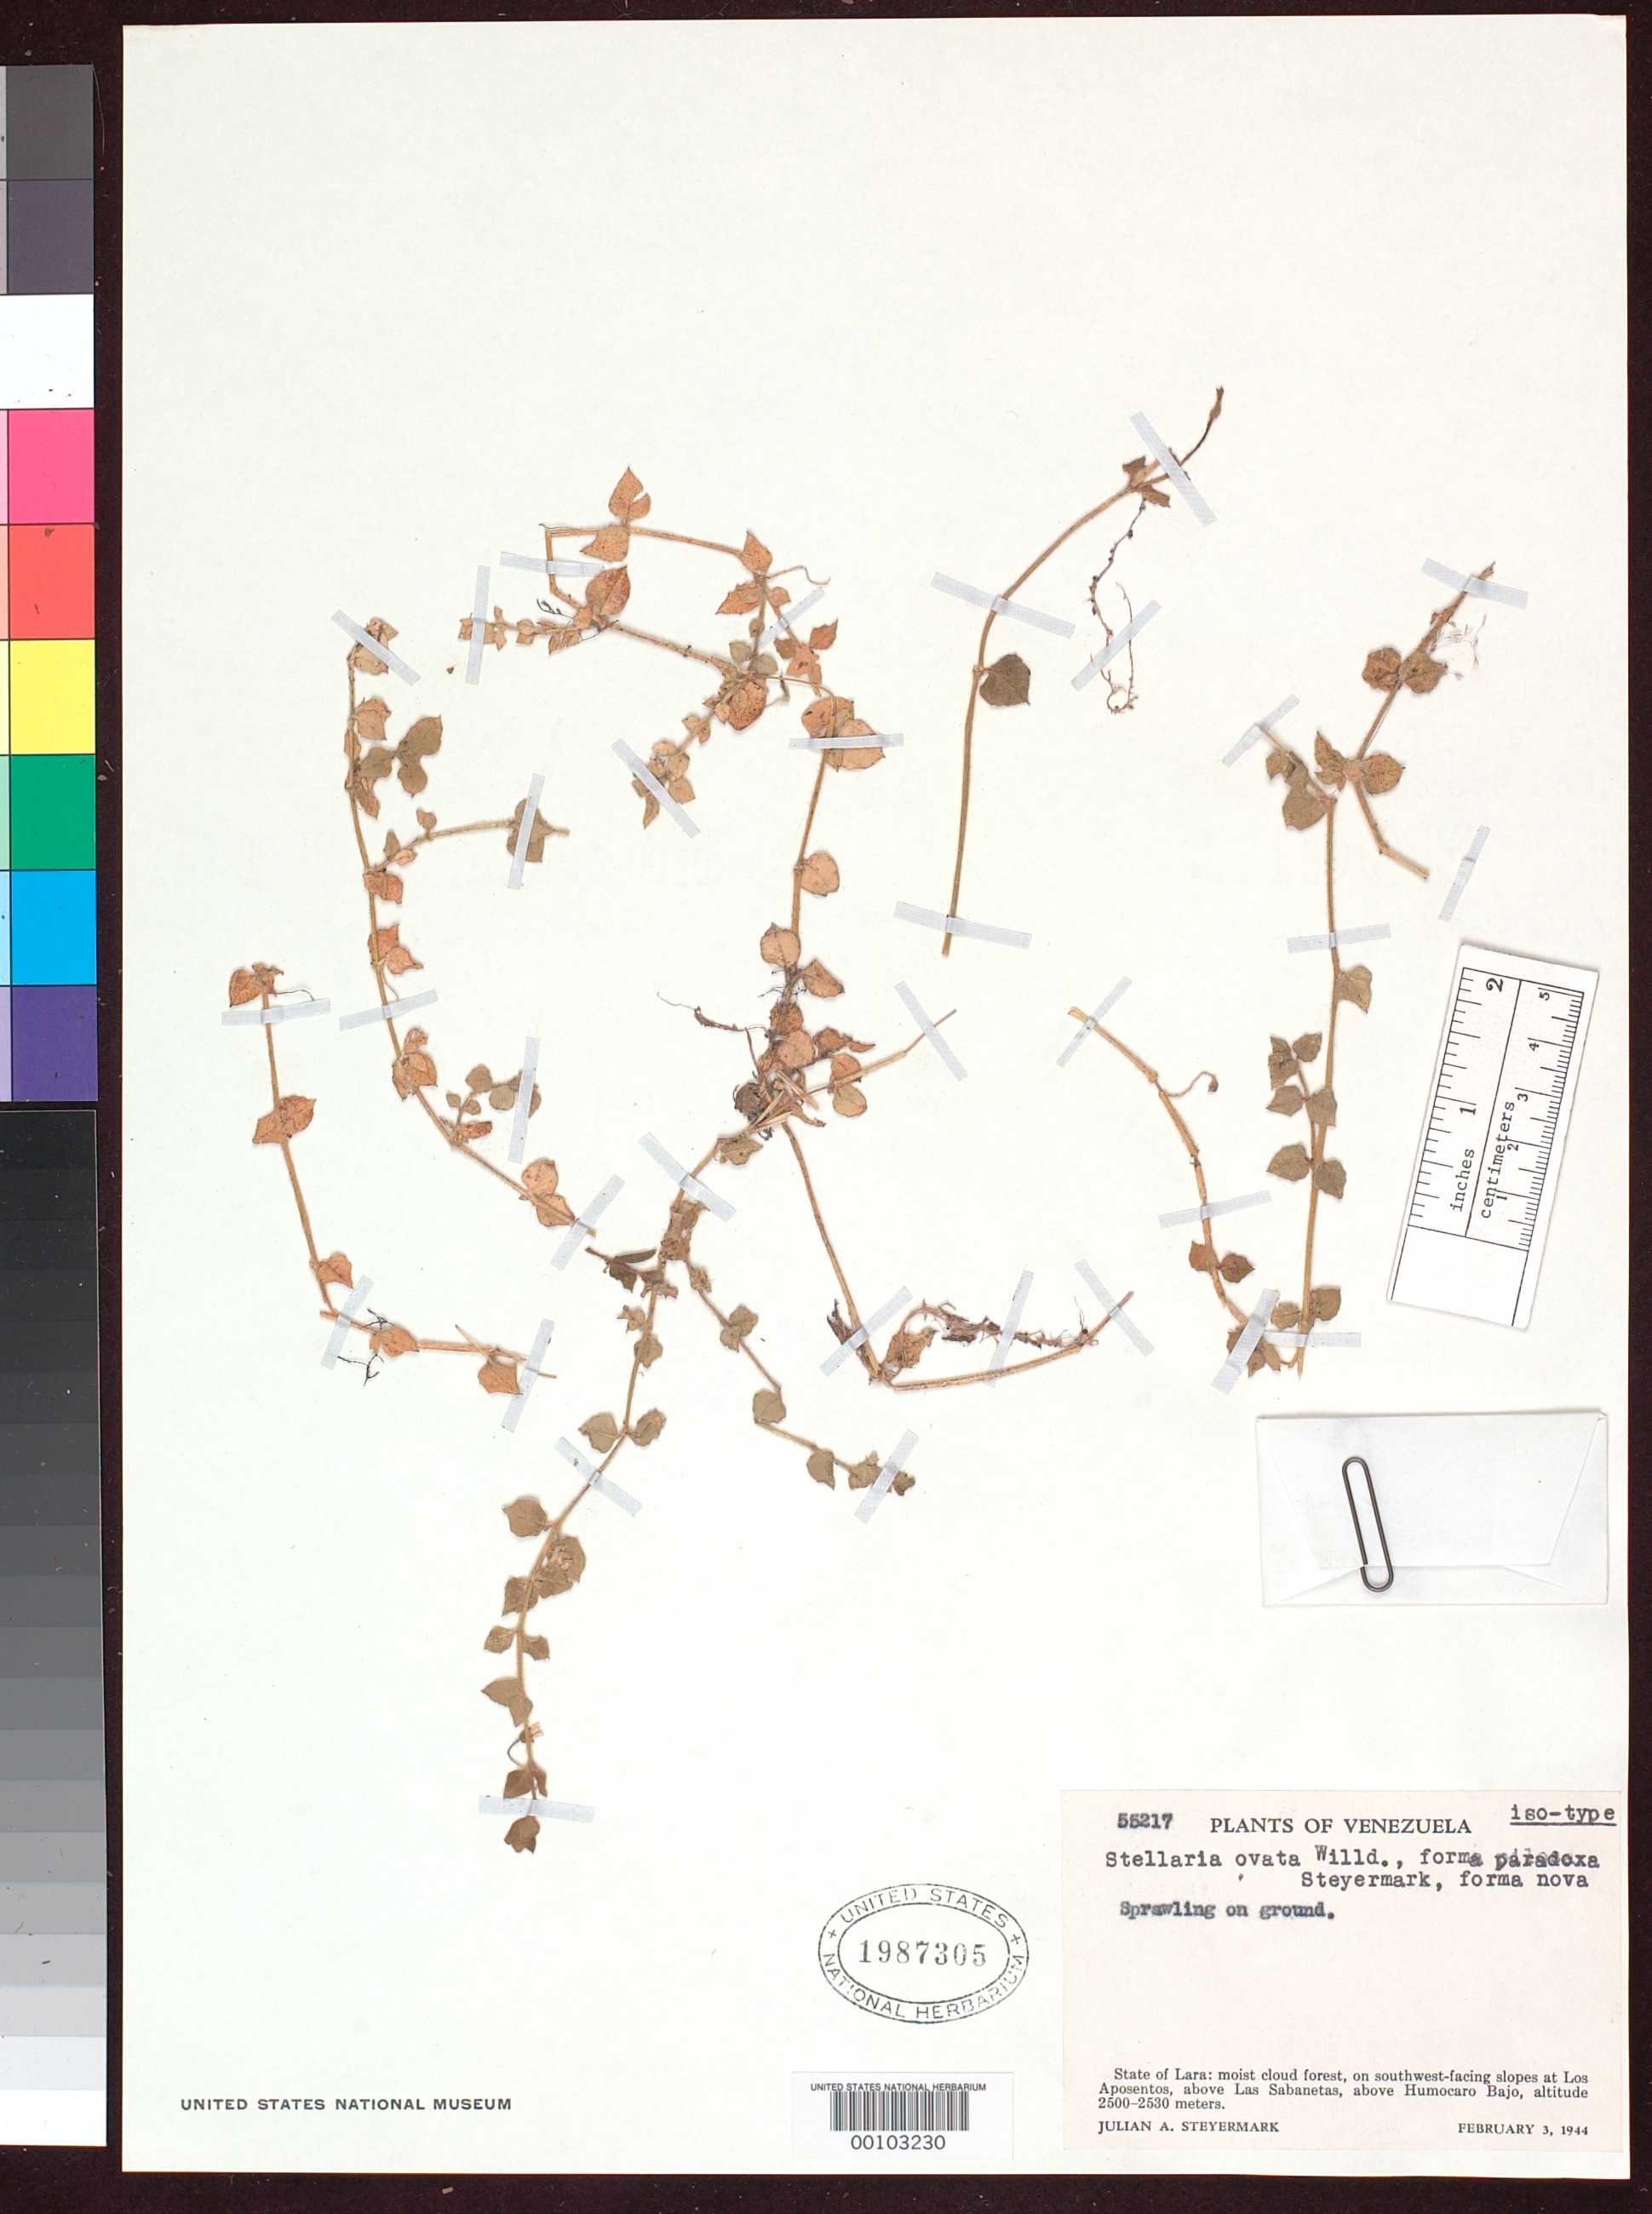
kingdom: Plantae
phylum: Tracheophyta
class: Magnoliopsida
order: Caryophyllales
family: Caryophyllaceae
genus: Stellaria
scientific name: Stellaria ovata f. paradoxa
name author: Steyerm.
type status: Isotype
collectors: J. Steyermark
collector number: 55217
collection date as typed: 03 Feb 1944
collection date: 1944-02-03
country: Venezuela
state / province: Lara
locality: Los Aposentos, above Lassabanetas, above Humocaro Bajo.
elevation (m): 2500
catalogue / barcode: US 1987305